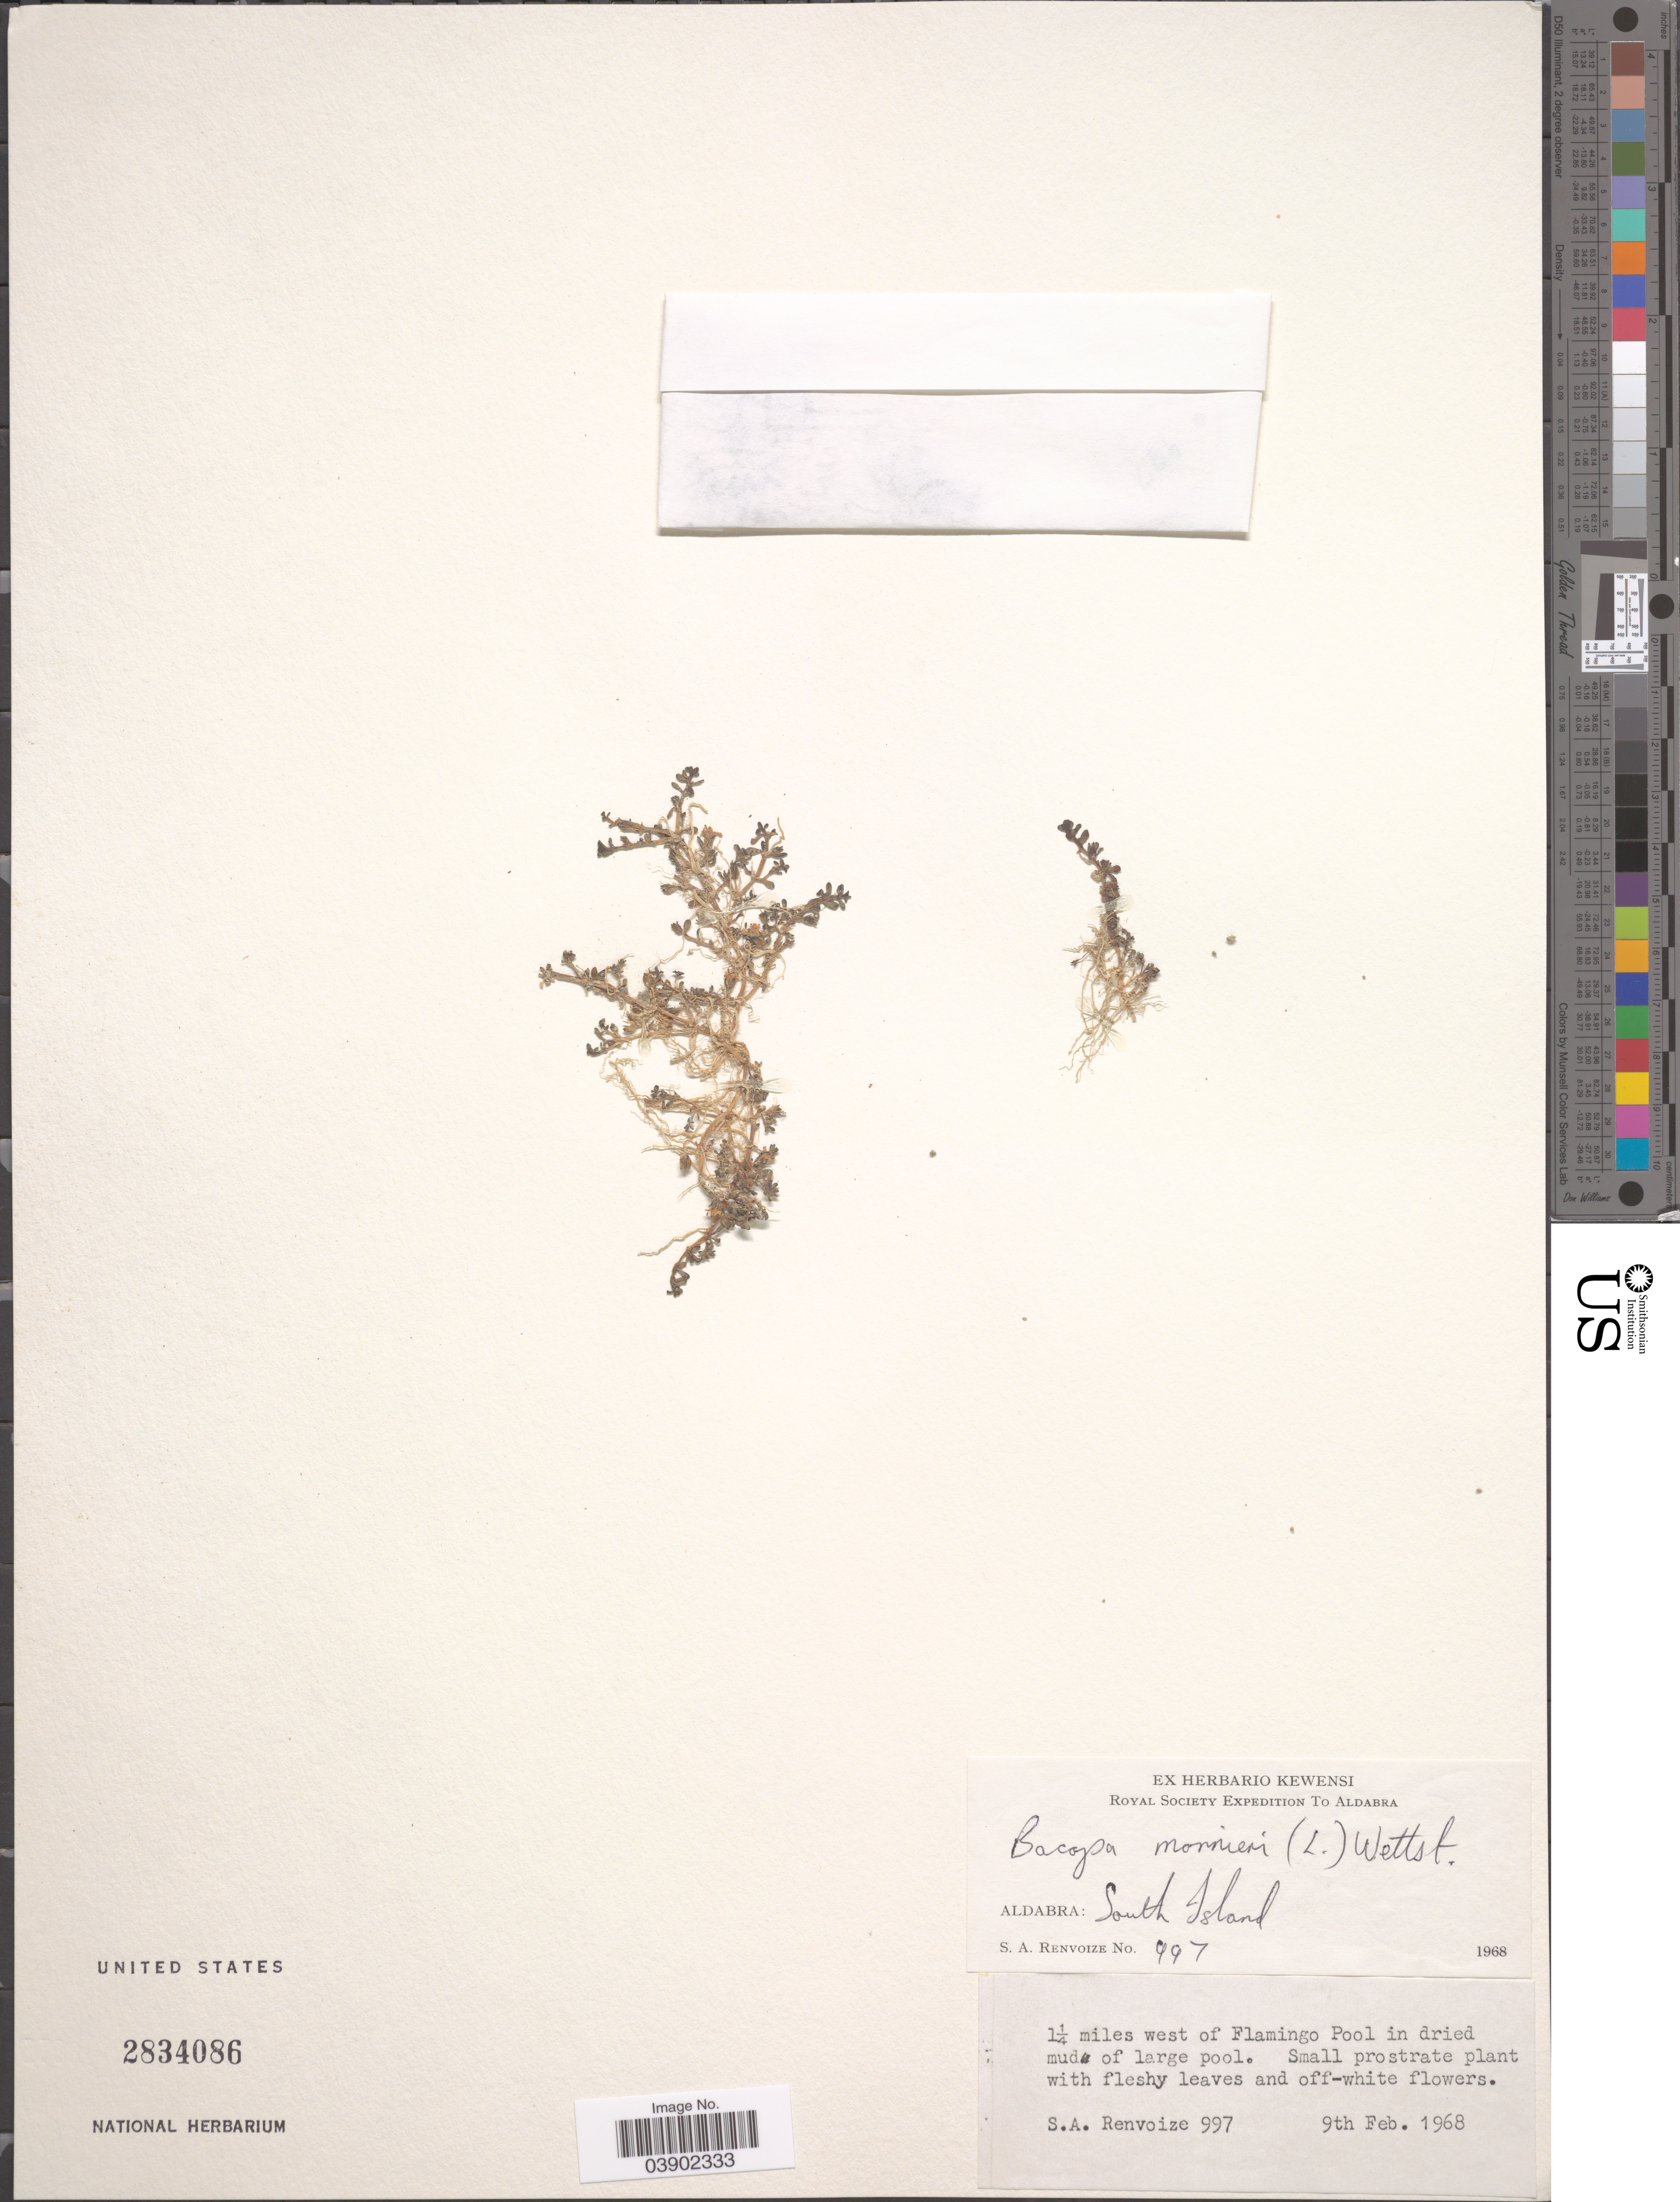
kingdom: Plantae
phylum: Tracheophyta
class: Magnoliopsida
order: Lamiales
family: Plantaginaceae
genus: Bacopa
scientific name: Bacopa monnieri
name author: (L.) Wettst.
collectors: S. A. Renvoize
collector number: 997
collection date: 1968-02-09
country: Seychelles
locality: Aldabra: South Island. 1¼ miles west of Flamingo Pool in dried mud of large pool.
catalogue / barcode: US 2834086